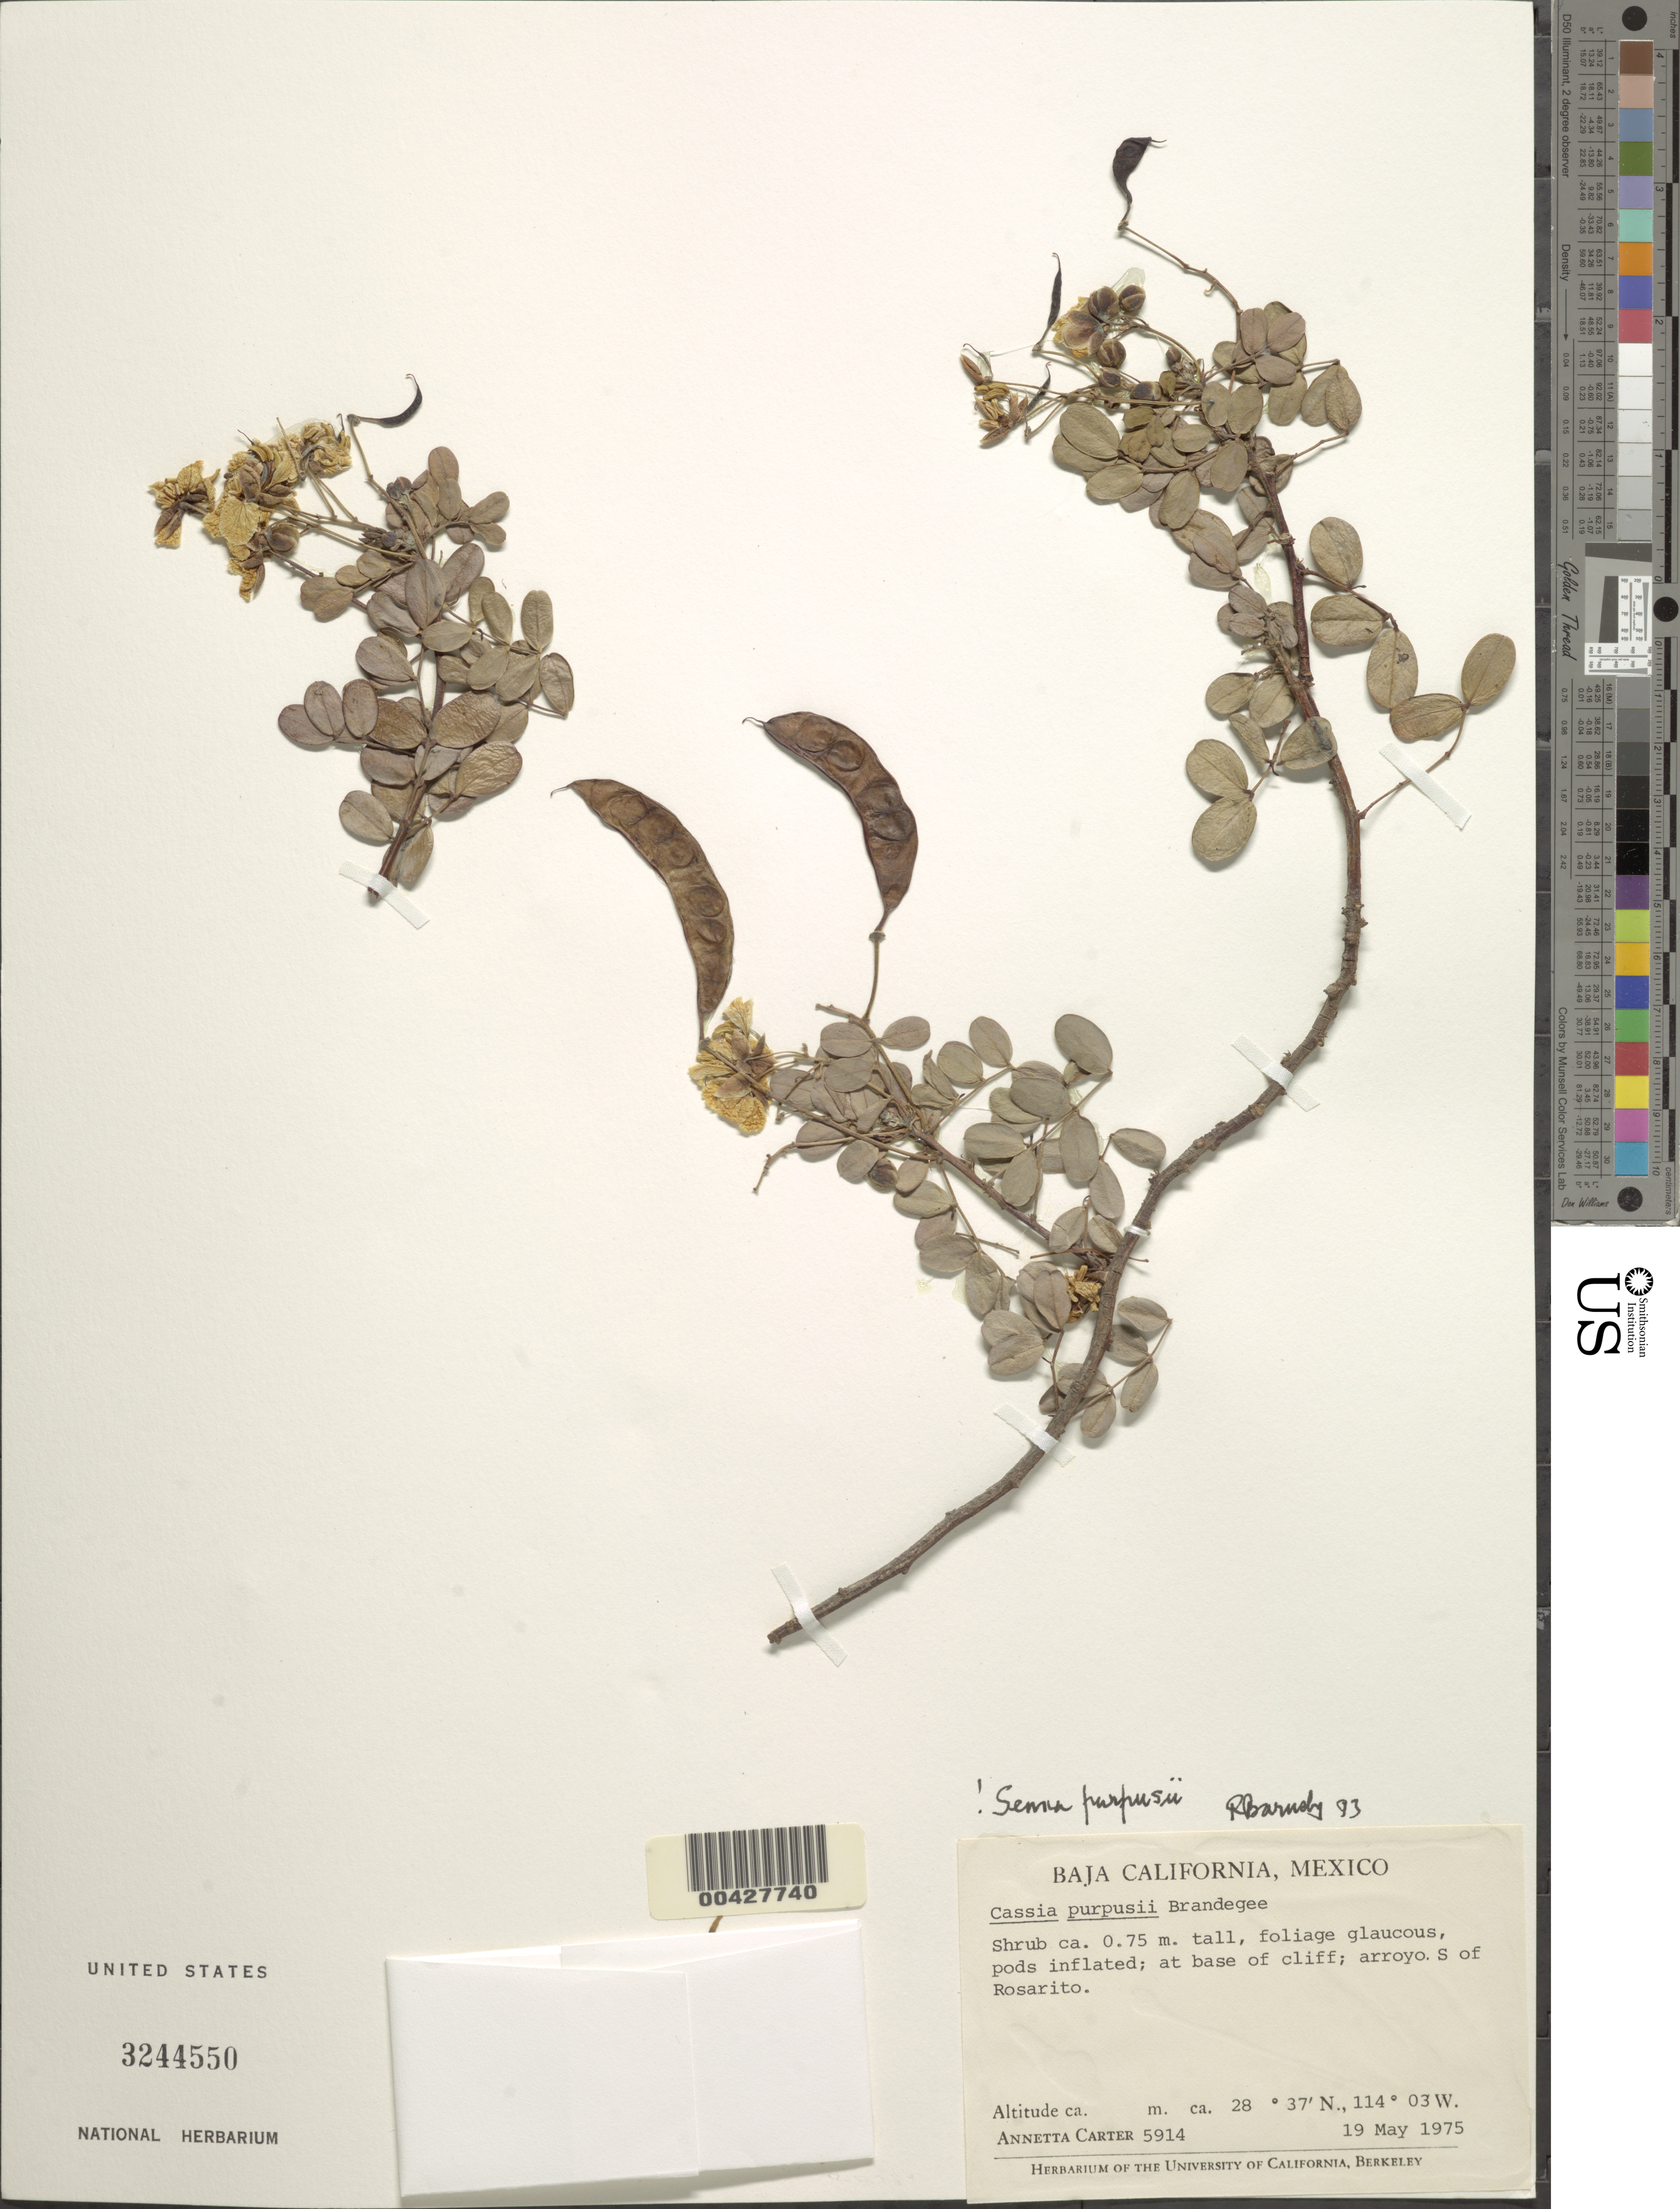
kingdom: Plantae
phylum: Tracheophyta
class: Magnoliopsida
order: Fabales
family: Fabaceae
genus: Senna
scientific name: Senna purpusii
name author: (Brandegee) H.S. Irwin & Barneby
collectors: A. M. Carter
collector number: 5914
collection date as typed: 19 May 1975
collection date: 1975-05-19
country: Mexico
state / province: Baja California Norte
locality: S of Rosarito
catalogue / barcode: US 3244550